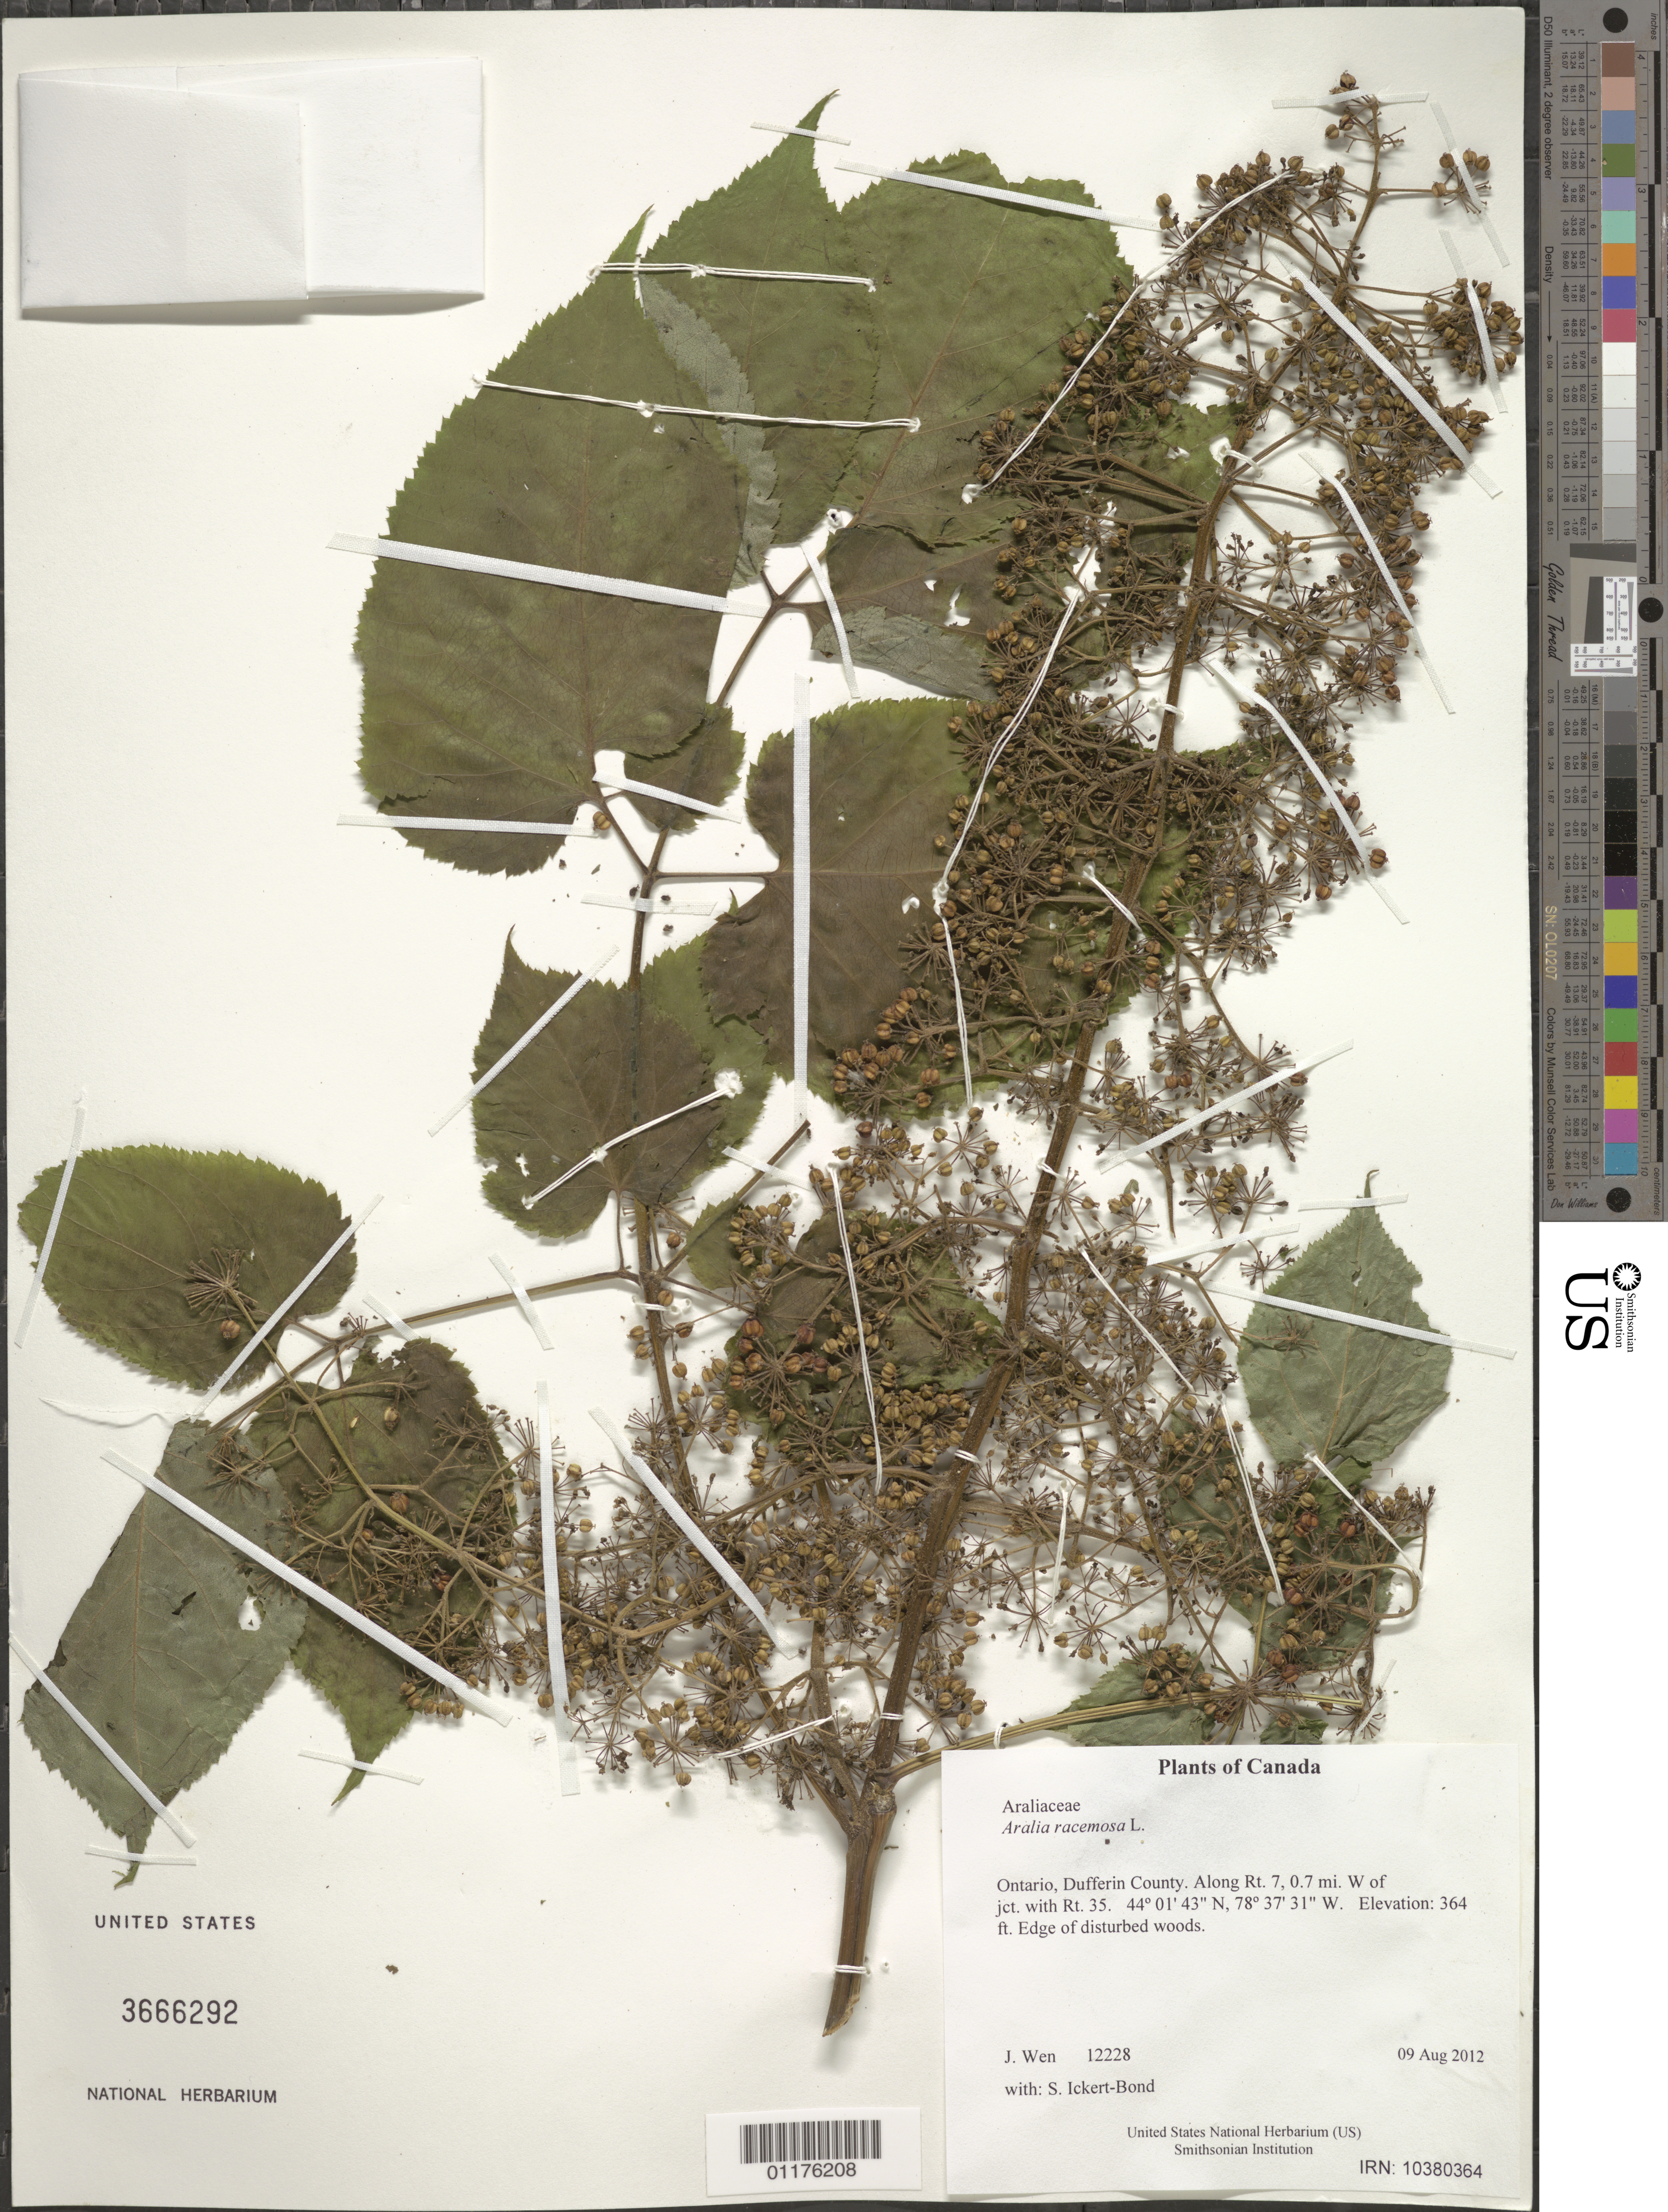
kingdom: Plantae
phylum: Tracheophyta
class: Magnoliopsida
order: Apiales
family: Araliaceae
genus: Aralia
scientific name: Aralia racemosa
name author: L.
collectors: J. Wen & S. Ickert-Bond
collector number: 12228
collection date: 2012-08-09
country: Canada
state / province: Ontario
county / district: Dufferin County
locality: Along Rt. 7, 0.7 mi. W of jct. with Rt. 35.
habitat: Edge of disturbed woods.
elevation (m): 111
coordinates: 44 1.712 N, 78 37.518 W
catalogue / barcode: US 3666292